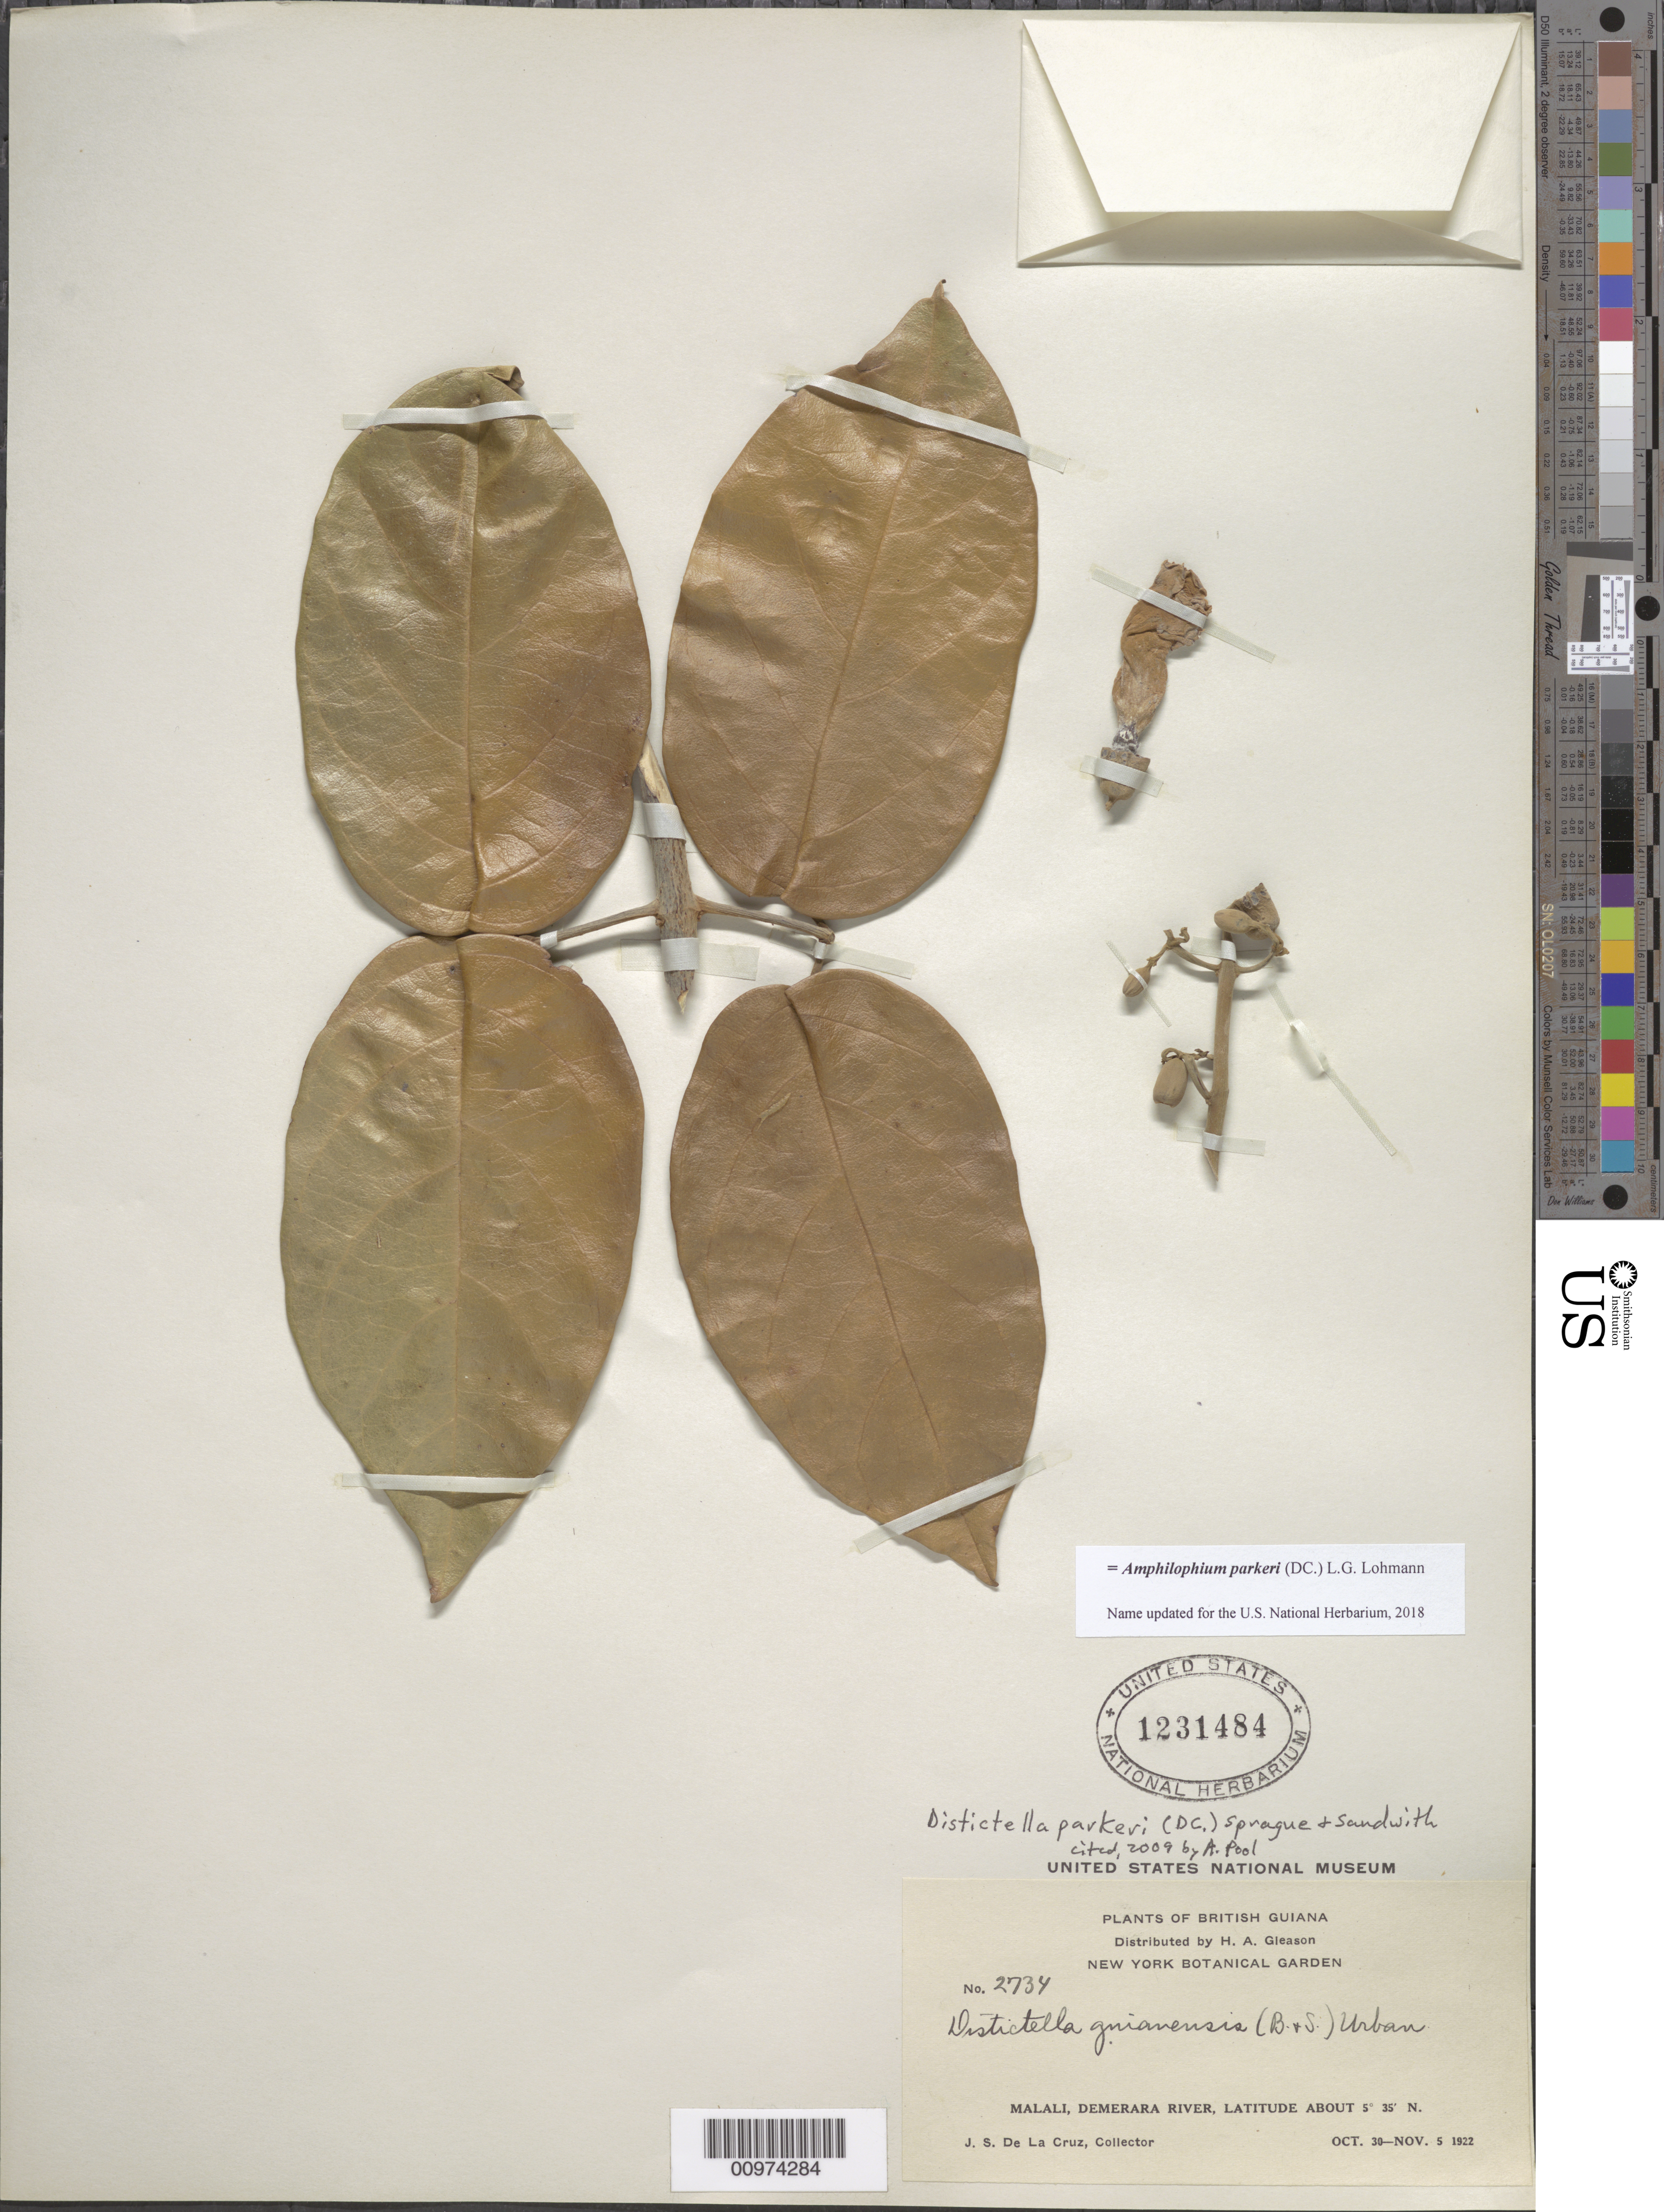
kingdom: Plantae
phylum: Tracheophyta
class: Magnoliopsida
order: Lamiales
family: Bignoniaceae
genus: Amphilophium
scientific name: Amphilophium parkeri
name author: (DC.) L.G. Lohmann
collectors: J. S. de la Cruz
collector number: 2734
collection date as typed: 30-Oct-22 to 5-Nov-22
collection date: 1922-10-30/1922-11-05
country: Guyana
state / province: U. Demerara-Berbice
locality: Malali, Demerara R.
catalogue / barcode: US 1231484